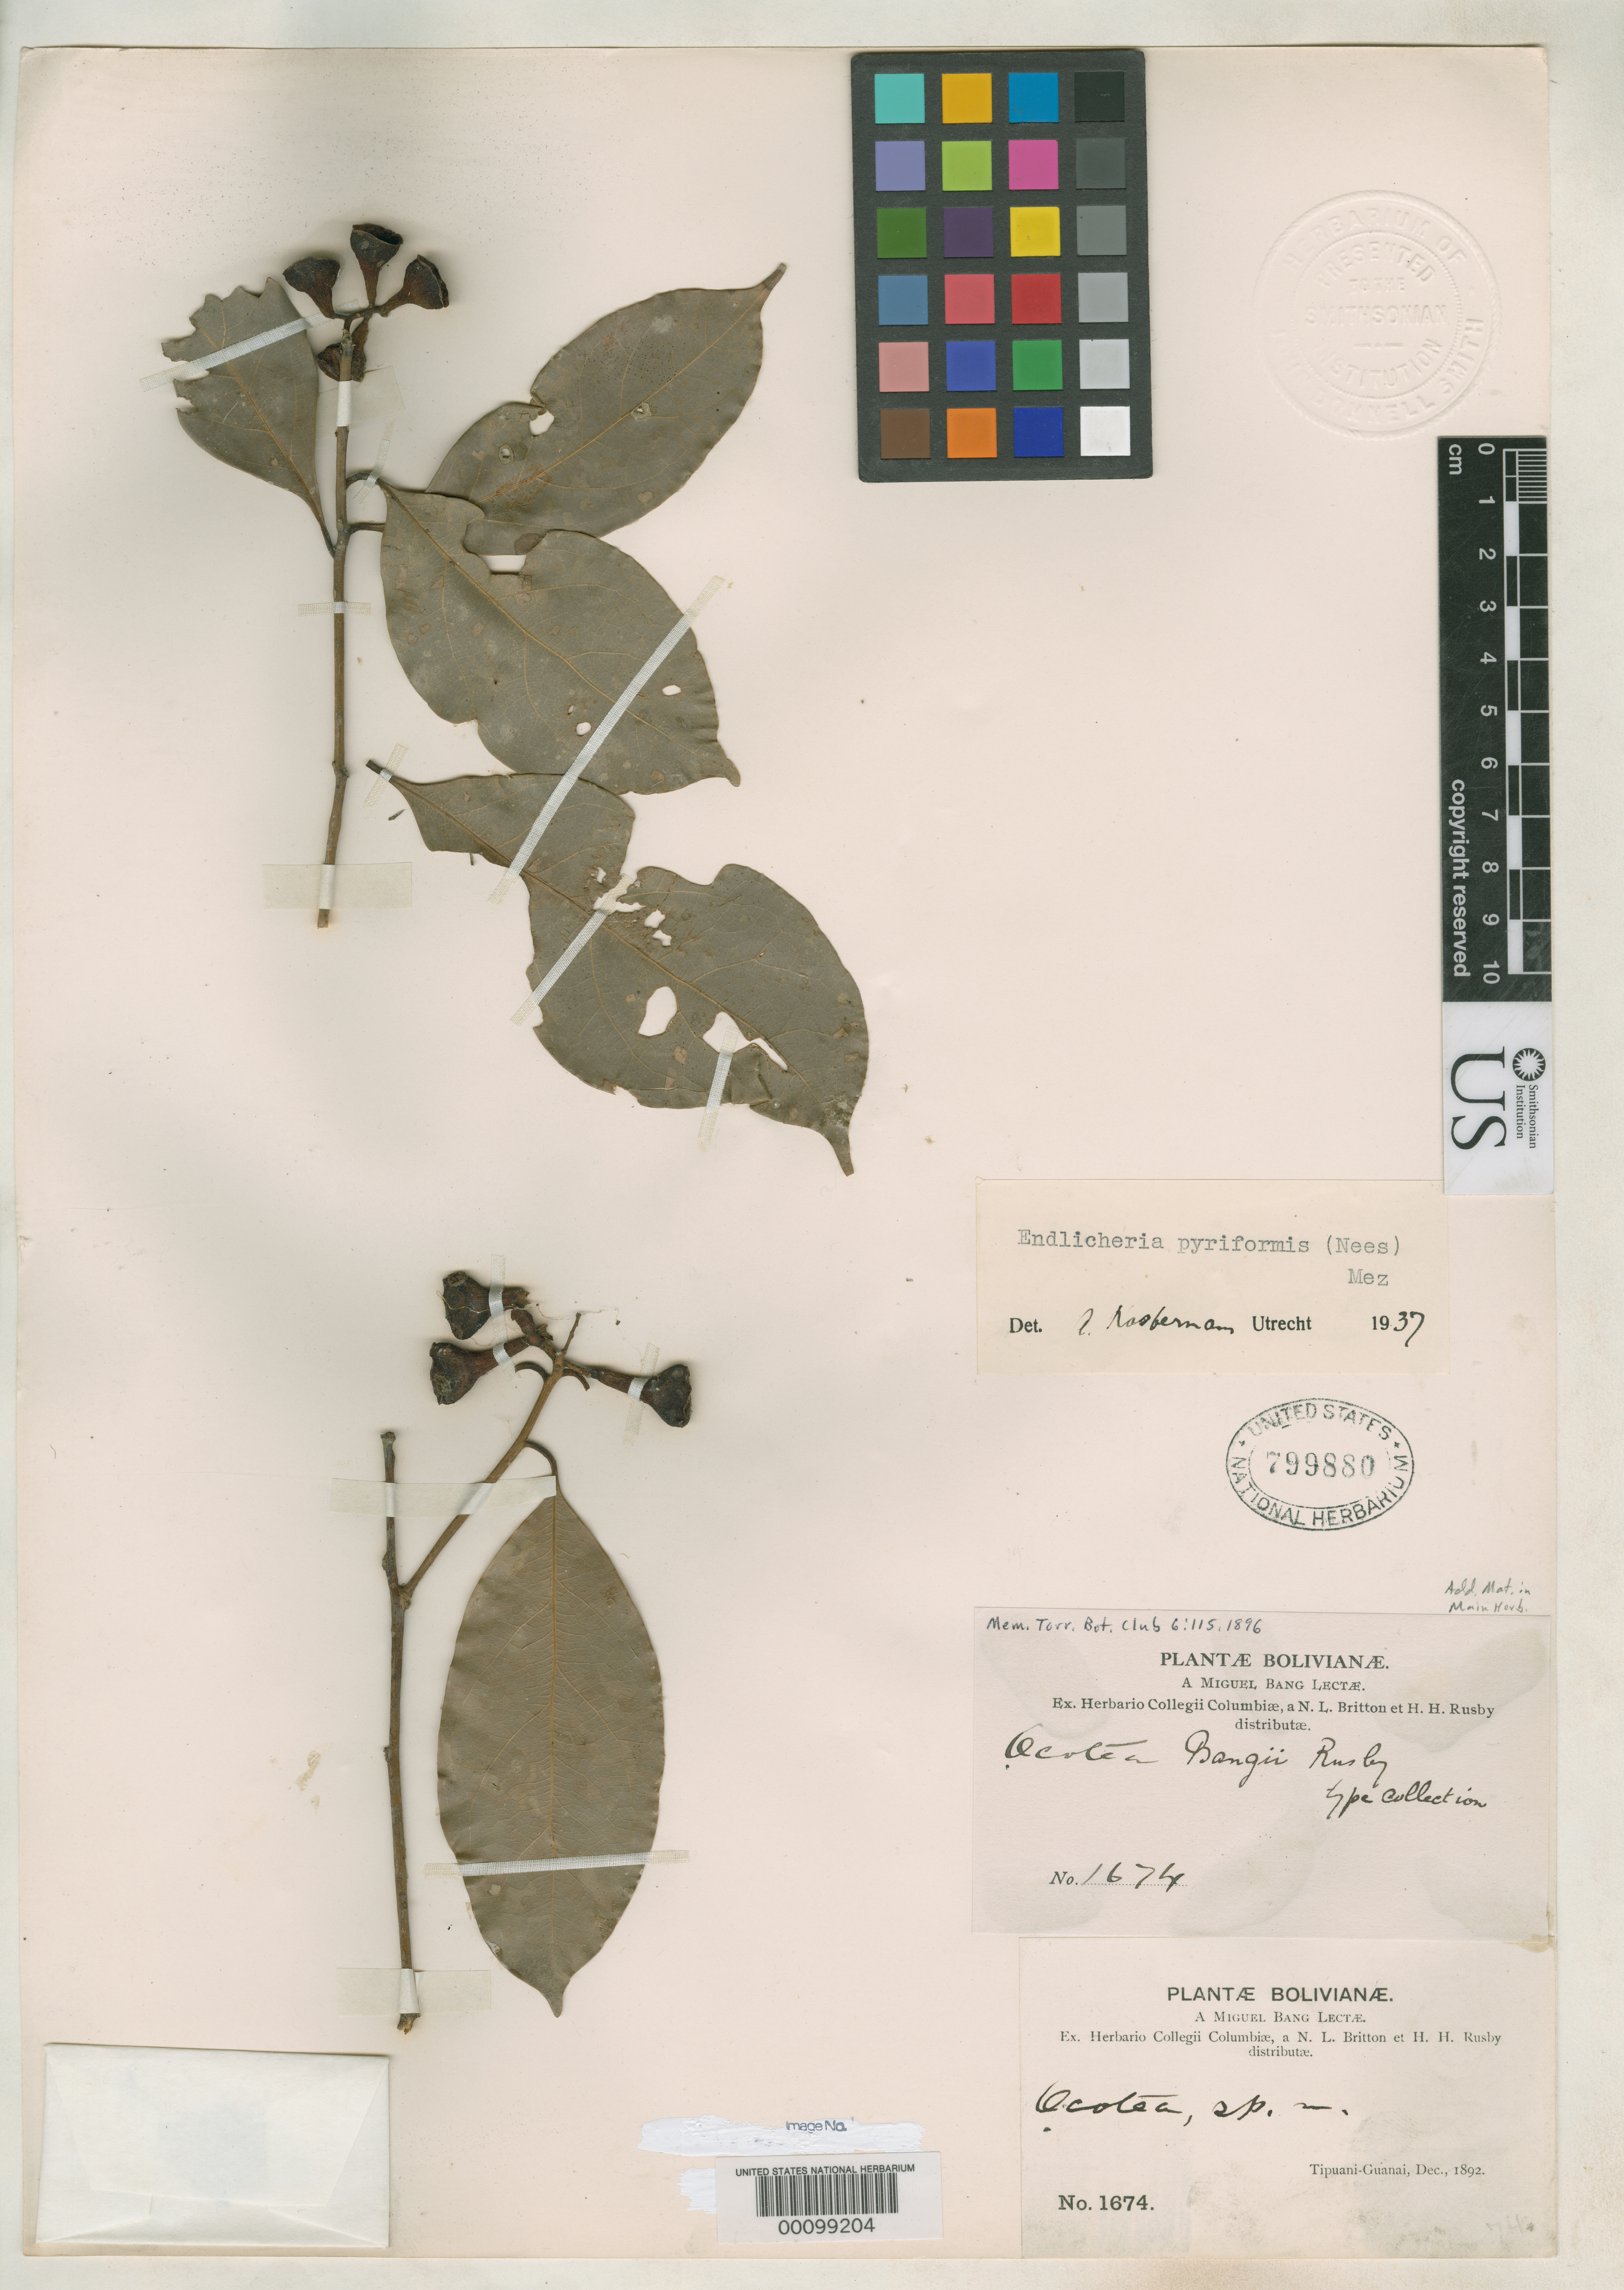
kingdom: Plantae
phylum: Tracheophyta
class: Magnoliopsida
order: Laurales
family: Lauraceae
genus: Ocotea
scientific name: Ocotea bangii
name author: Mez & Rusby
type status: Isotype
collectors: M. Bang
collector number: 1674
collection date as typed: Dec 1892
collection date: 1892-12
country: Bolivia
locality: Tipuani-Guanai.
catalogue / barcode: US 799880